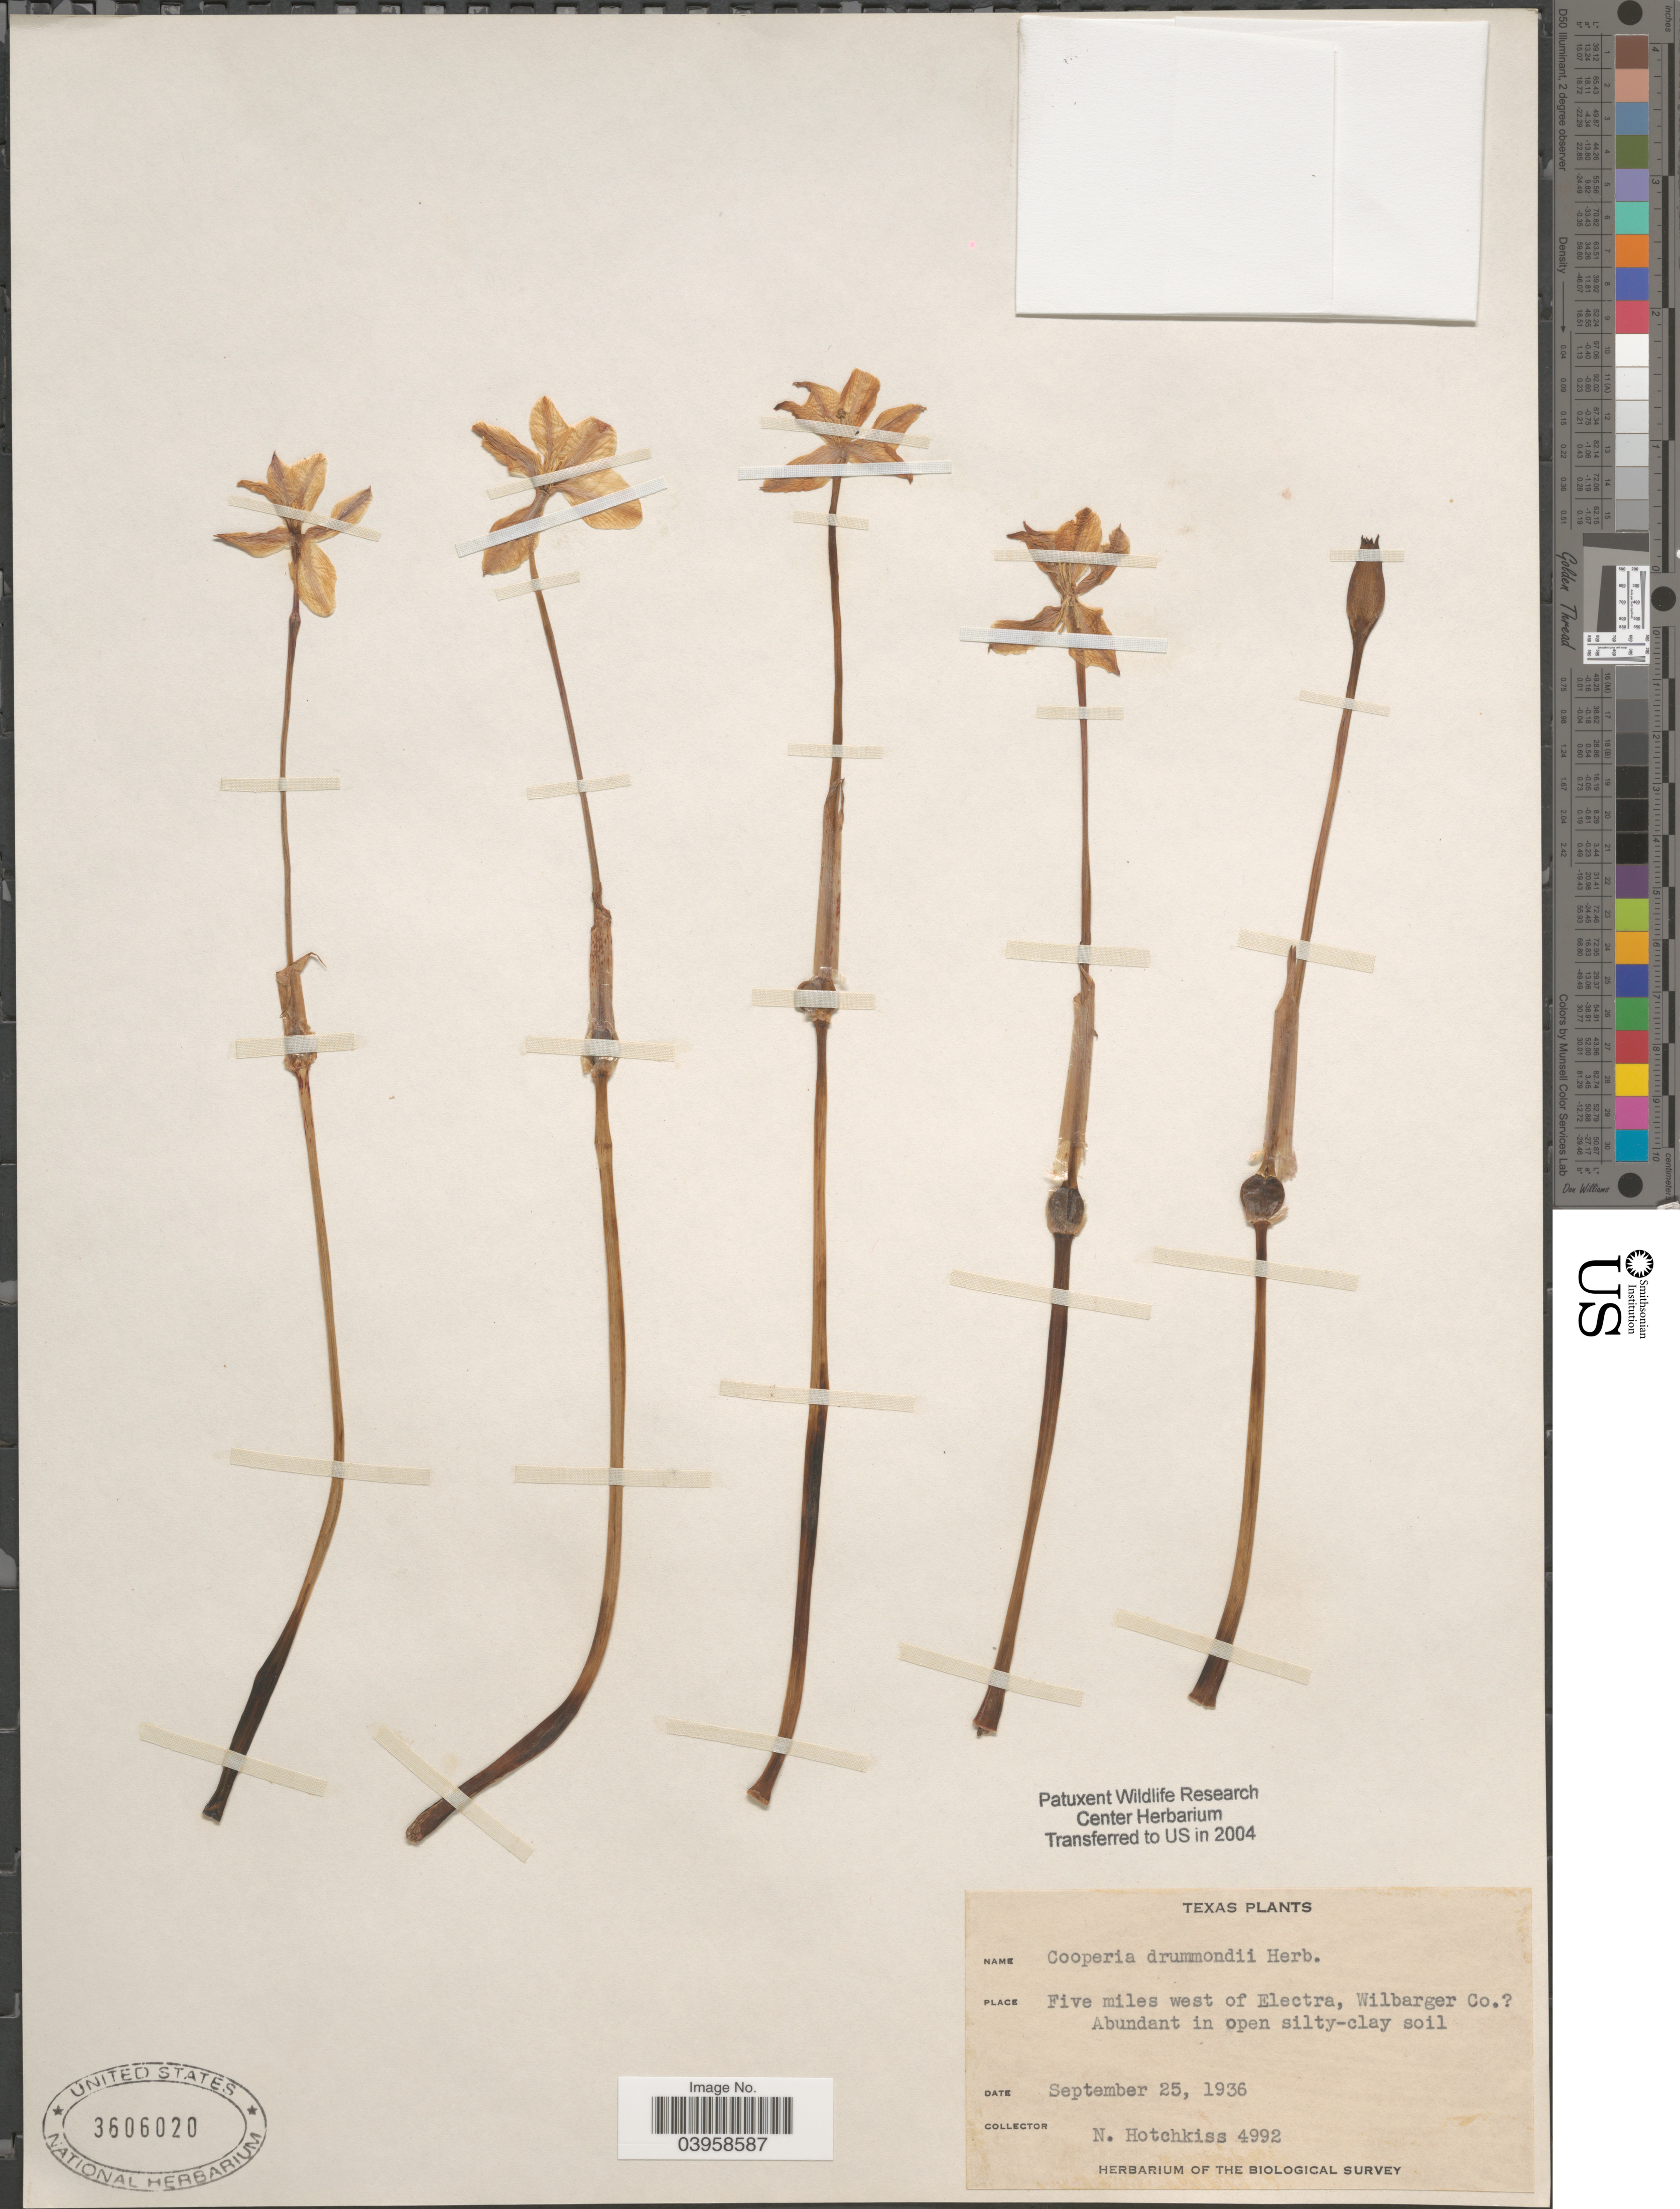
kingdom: Plantae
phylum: Tracheophyta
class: Liliopsida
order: Asparagales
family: Amaryllidaceae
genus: Zephyranthes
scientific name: Zephyranthes chlorosolen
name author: (Herb.) D. Dietr.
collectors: N. Hotchkiss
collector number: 4992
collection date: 1936-09-25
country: United States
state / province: Texas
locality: Five miles west of Electra, Wilbarger Co. [unsure placement]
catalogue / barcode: US 3606020